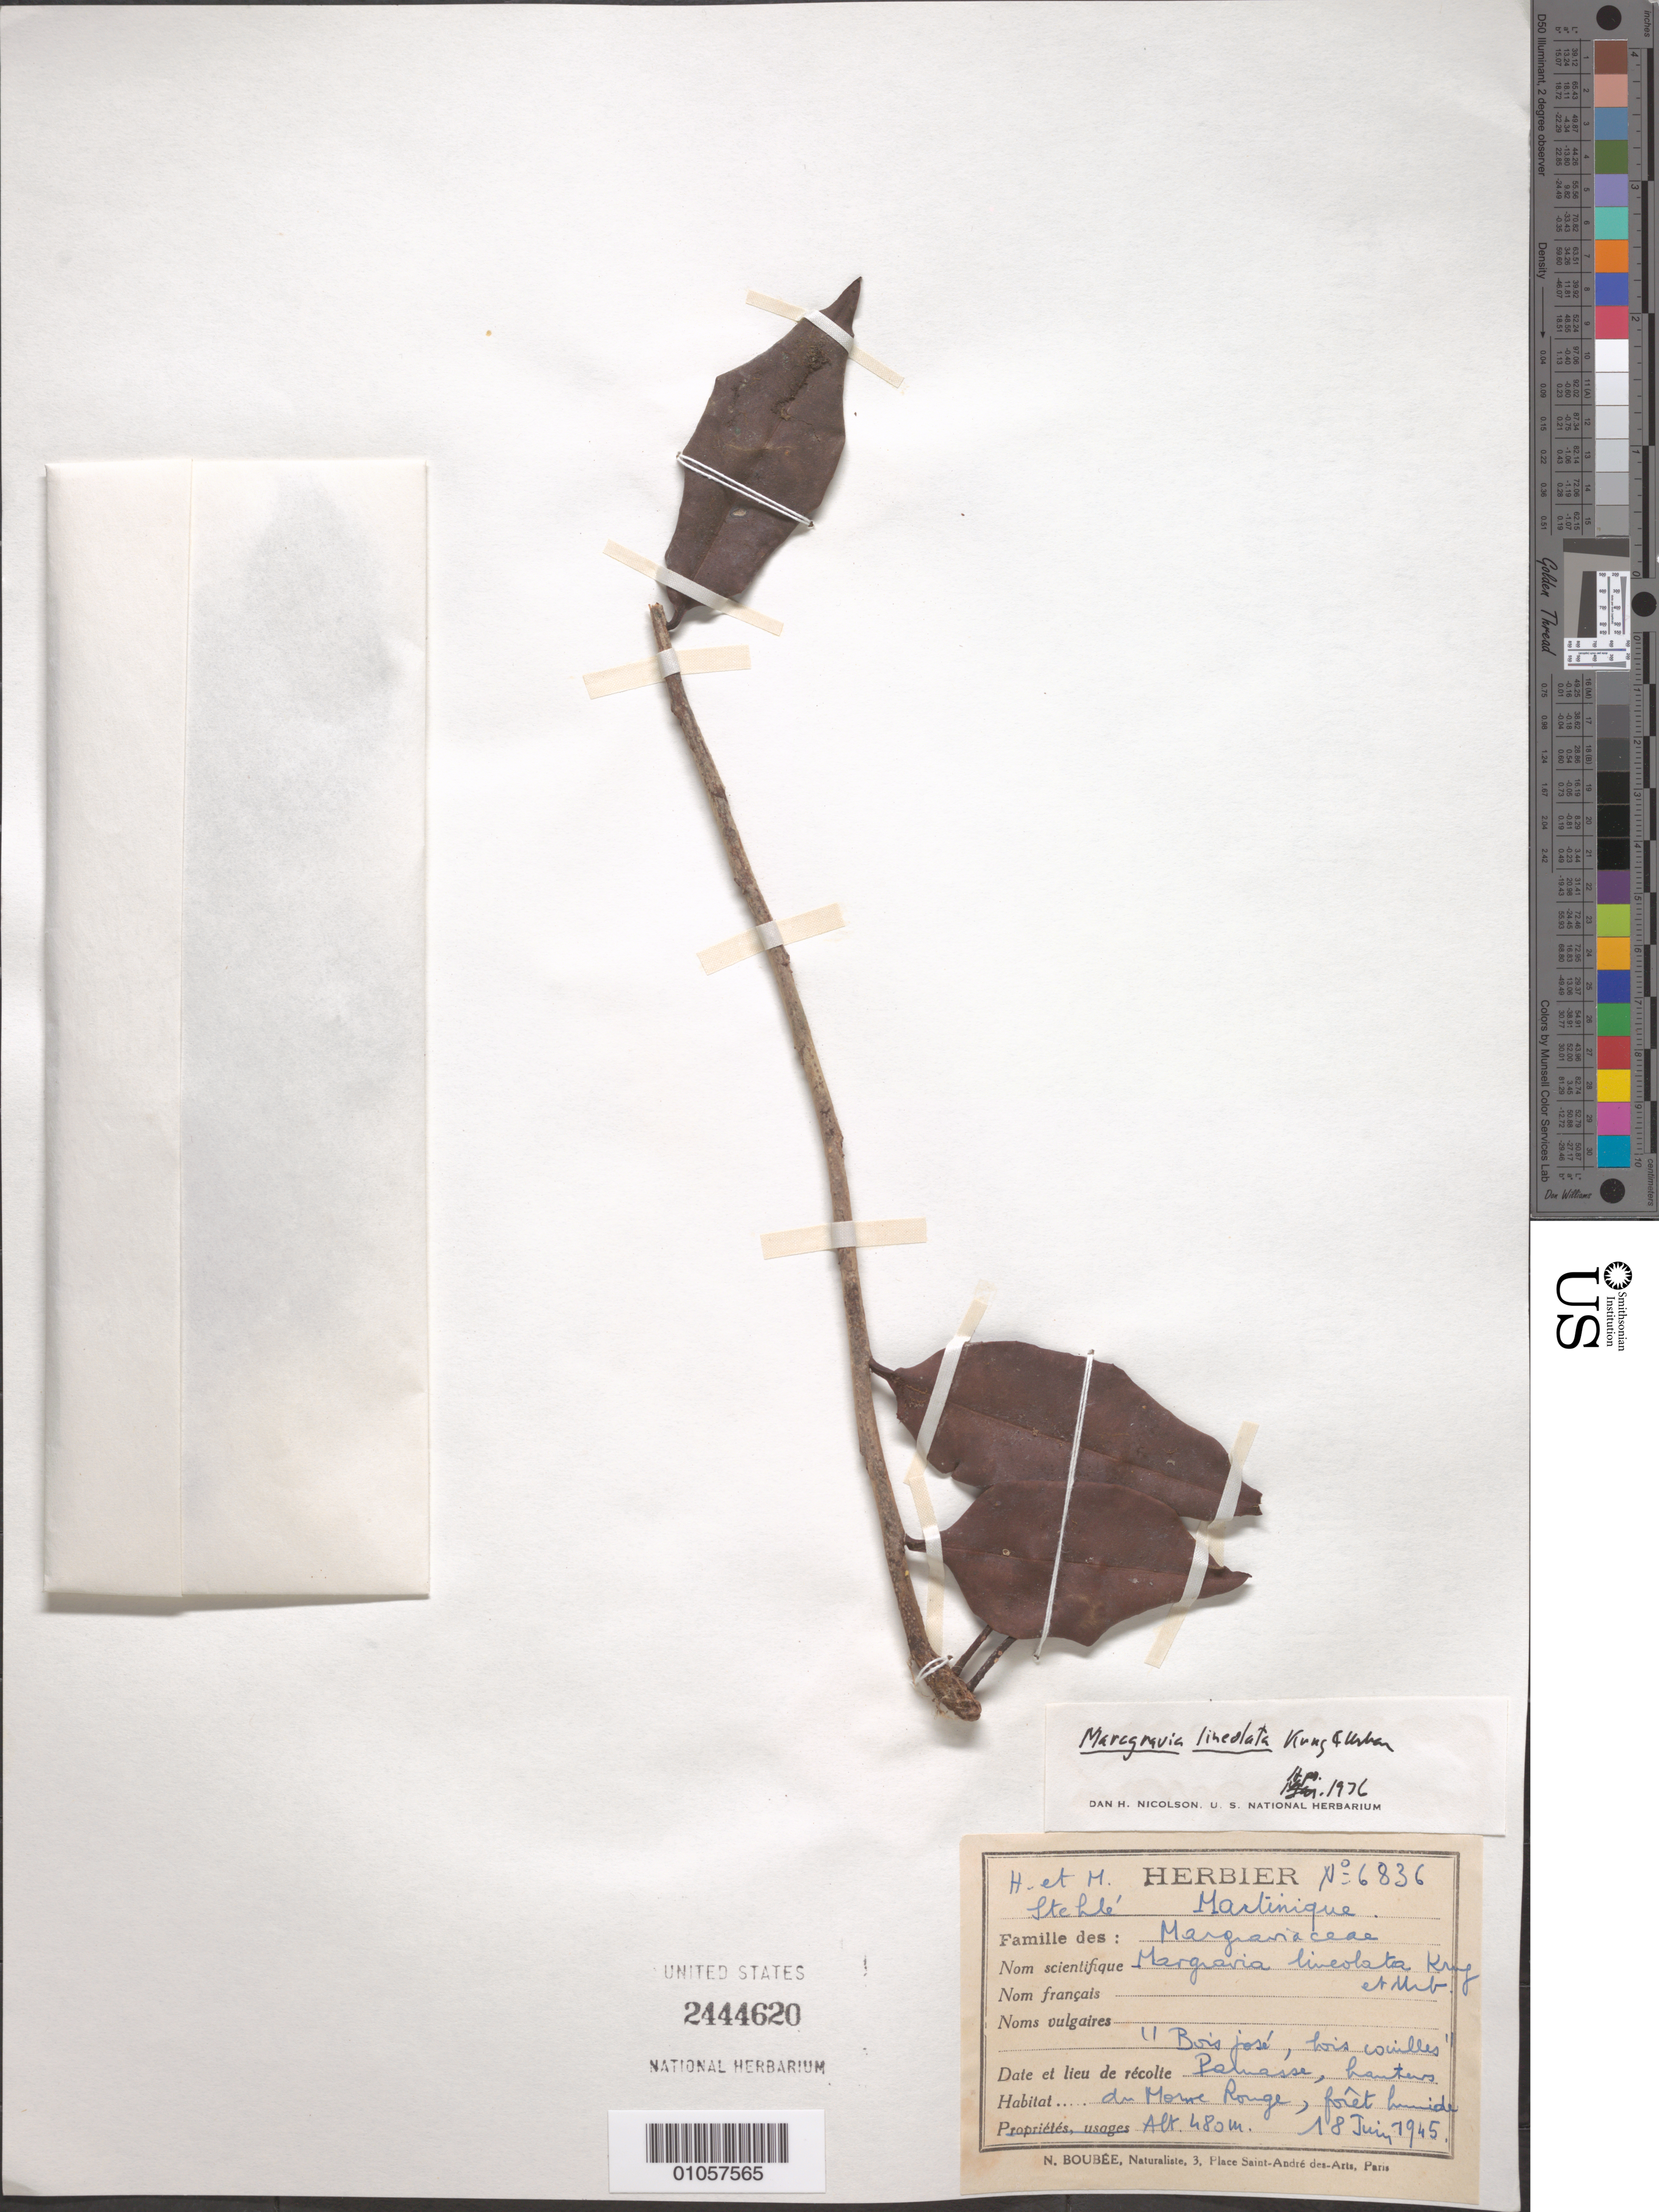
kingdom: Plantae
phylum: Tracheophyta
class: Magnoliopsida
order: Ericales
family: Marcgraviaceae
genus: Marcgravia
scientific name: Marcgravia lineolata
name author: Krug & Urb.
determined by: Nicolson, Dan H.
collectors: H. Stehlé & M. Stehlé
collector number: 6836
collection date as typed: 18 Jun 1945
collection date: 1945-06-18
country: Martinique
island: Martinique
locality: Pernasse, Morne Rouge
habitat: Forêt humide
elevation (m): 480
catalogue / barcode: US 2444620